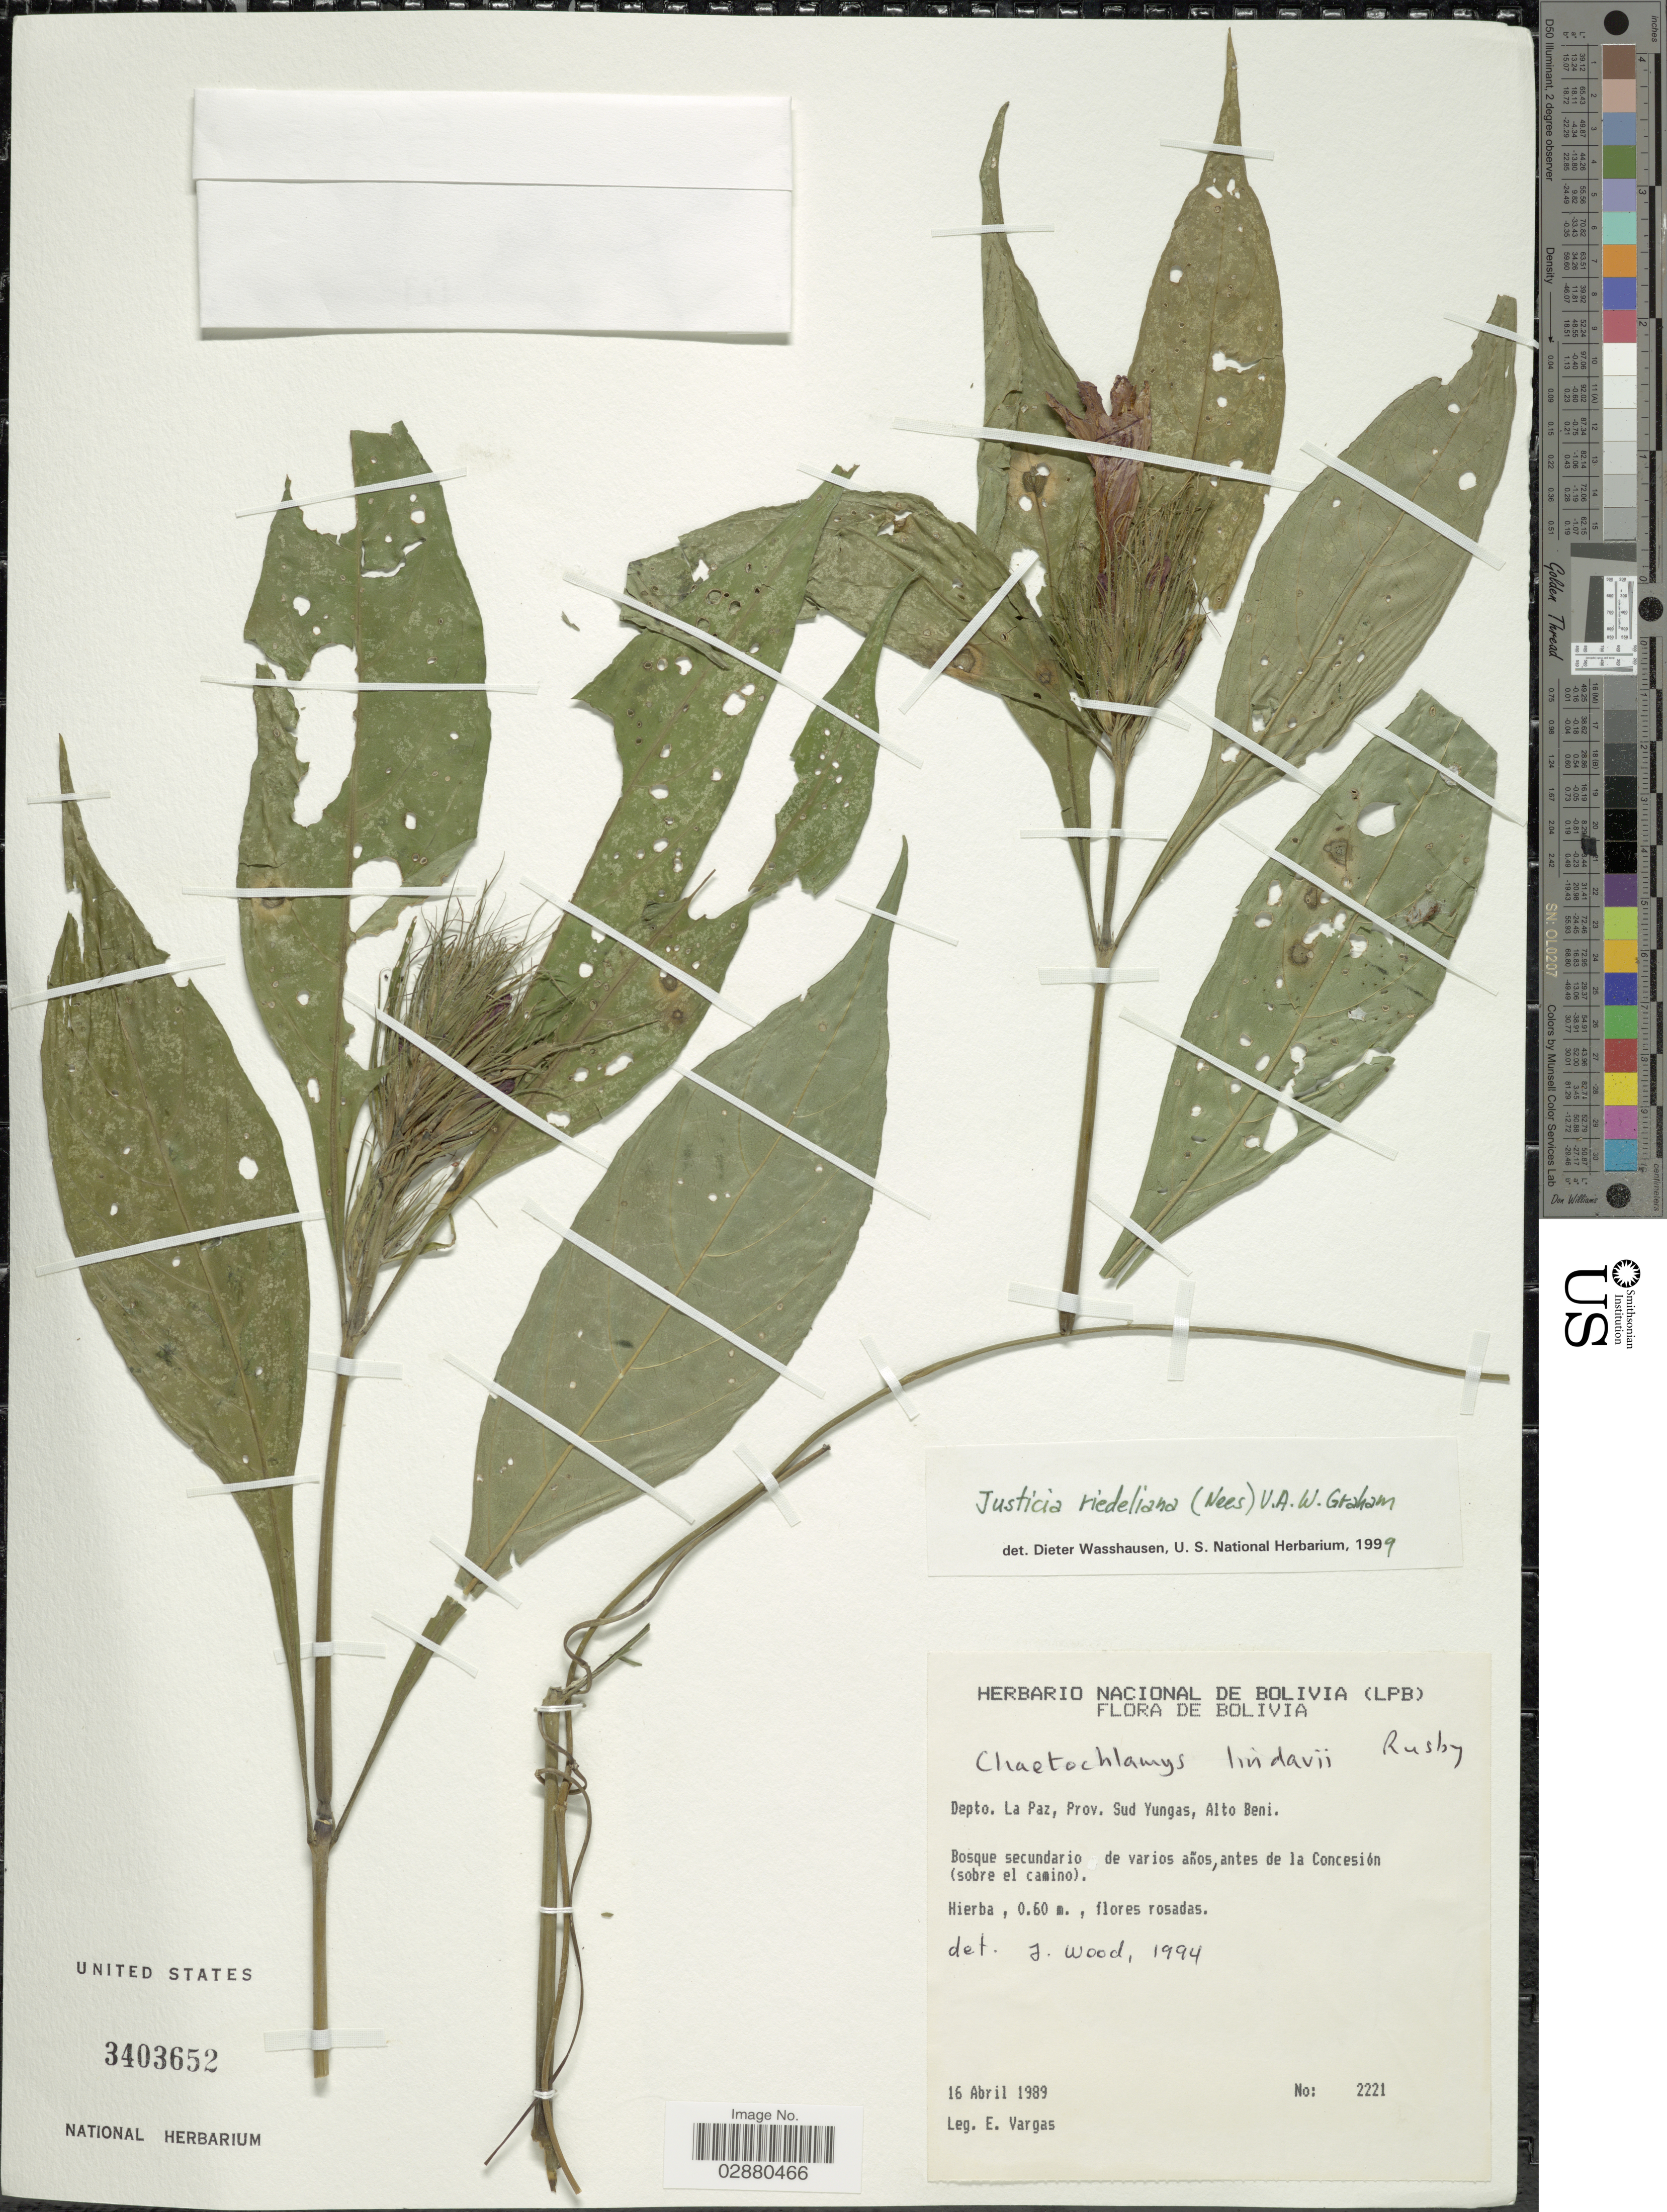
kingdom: Plantae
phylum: Tracheophyta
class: Magnoliopsida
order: Lamiales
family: Acanthaceae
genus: Justicia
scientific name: Justicia riedeliana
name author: (Nees) V.A.W. Graham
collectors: E. Vargas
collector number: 2221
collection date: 1989-04-16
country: Bolivia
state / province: La Paz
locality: Depto. La Paz, Prov. Sud Yungas, Alto Beni. Bosque secundario de varios años, antes de la Concesión (sobre el camino).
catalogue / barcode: US 3403652